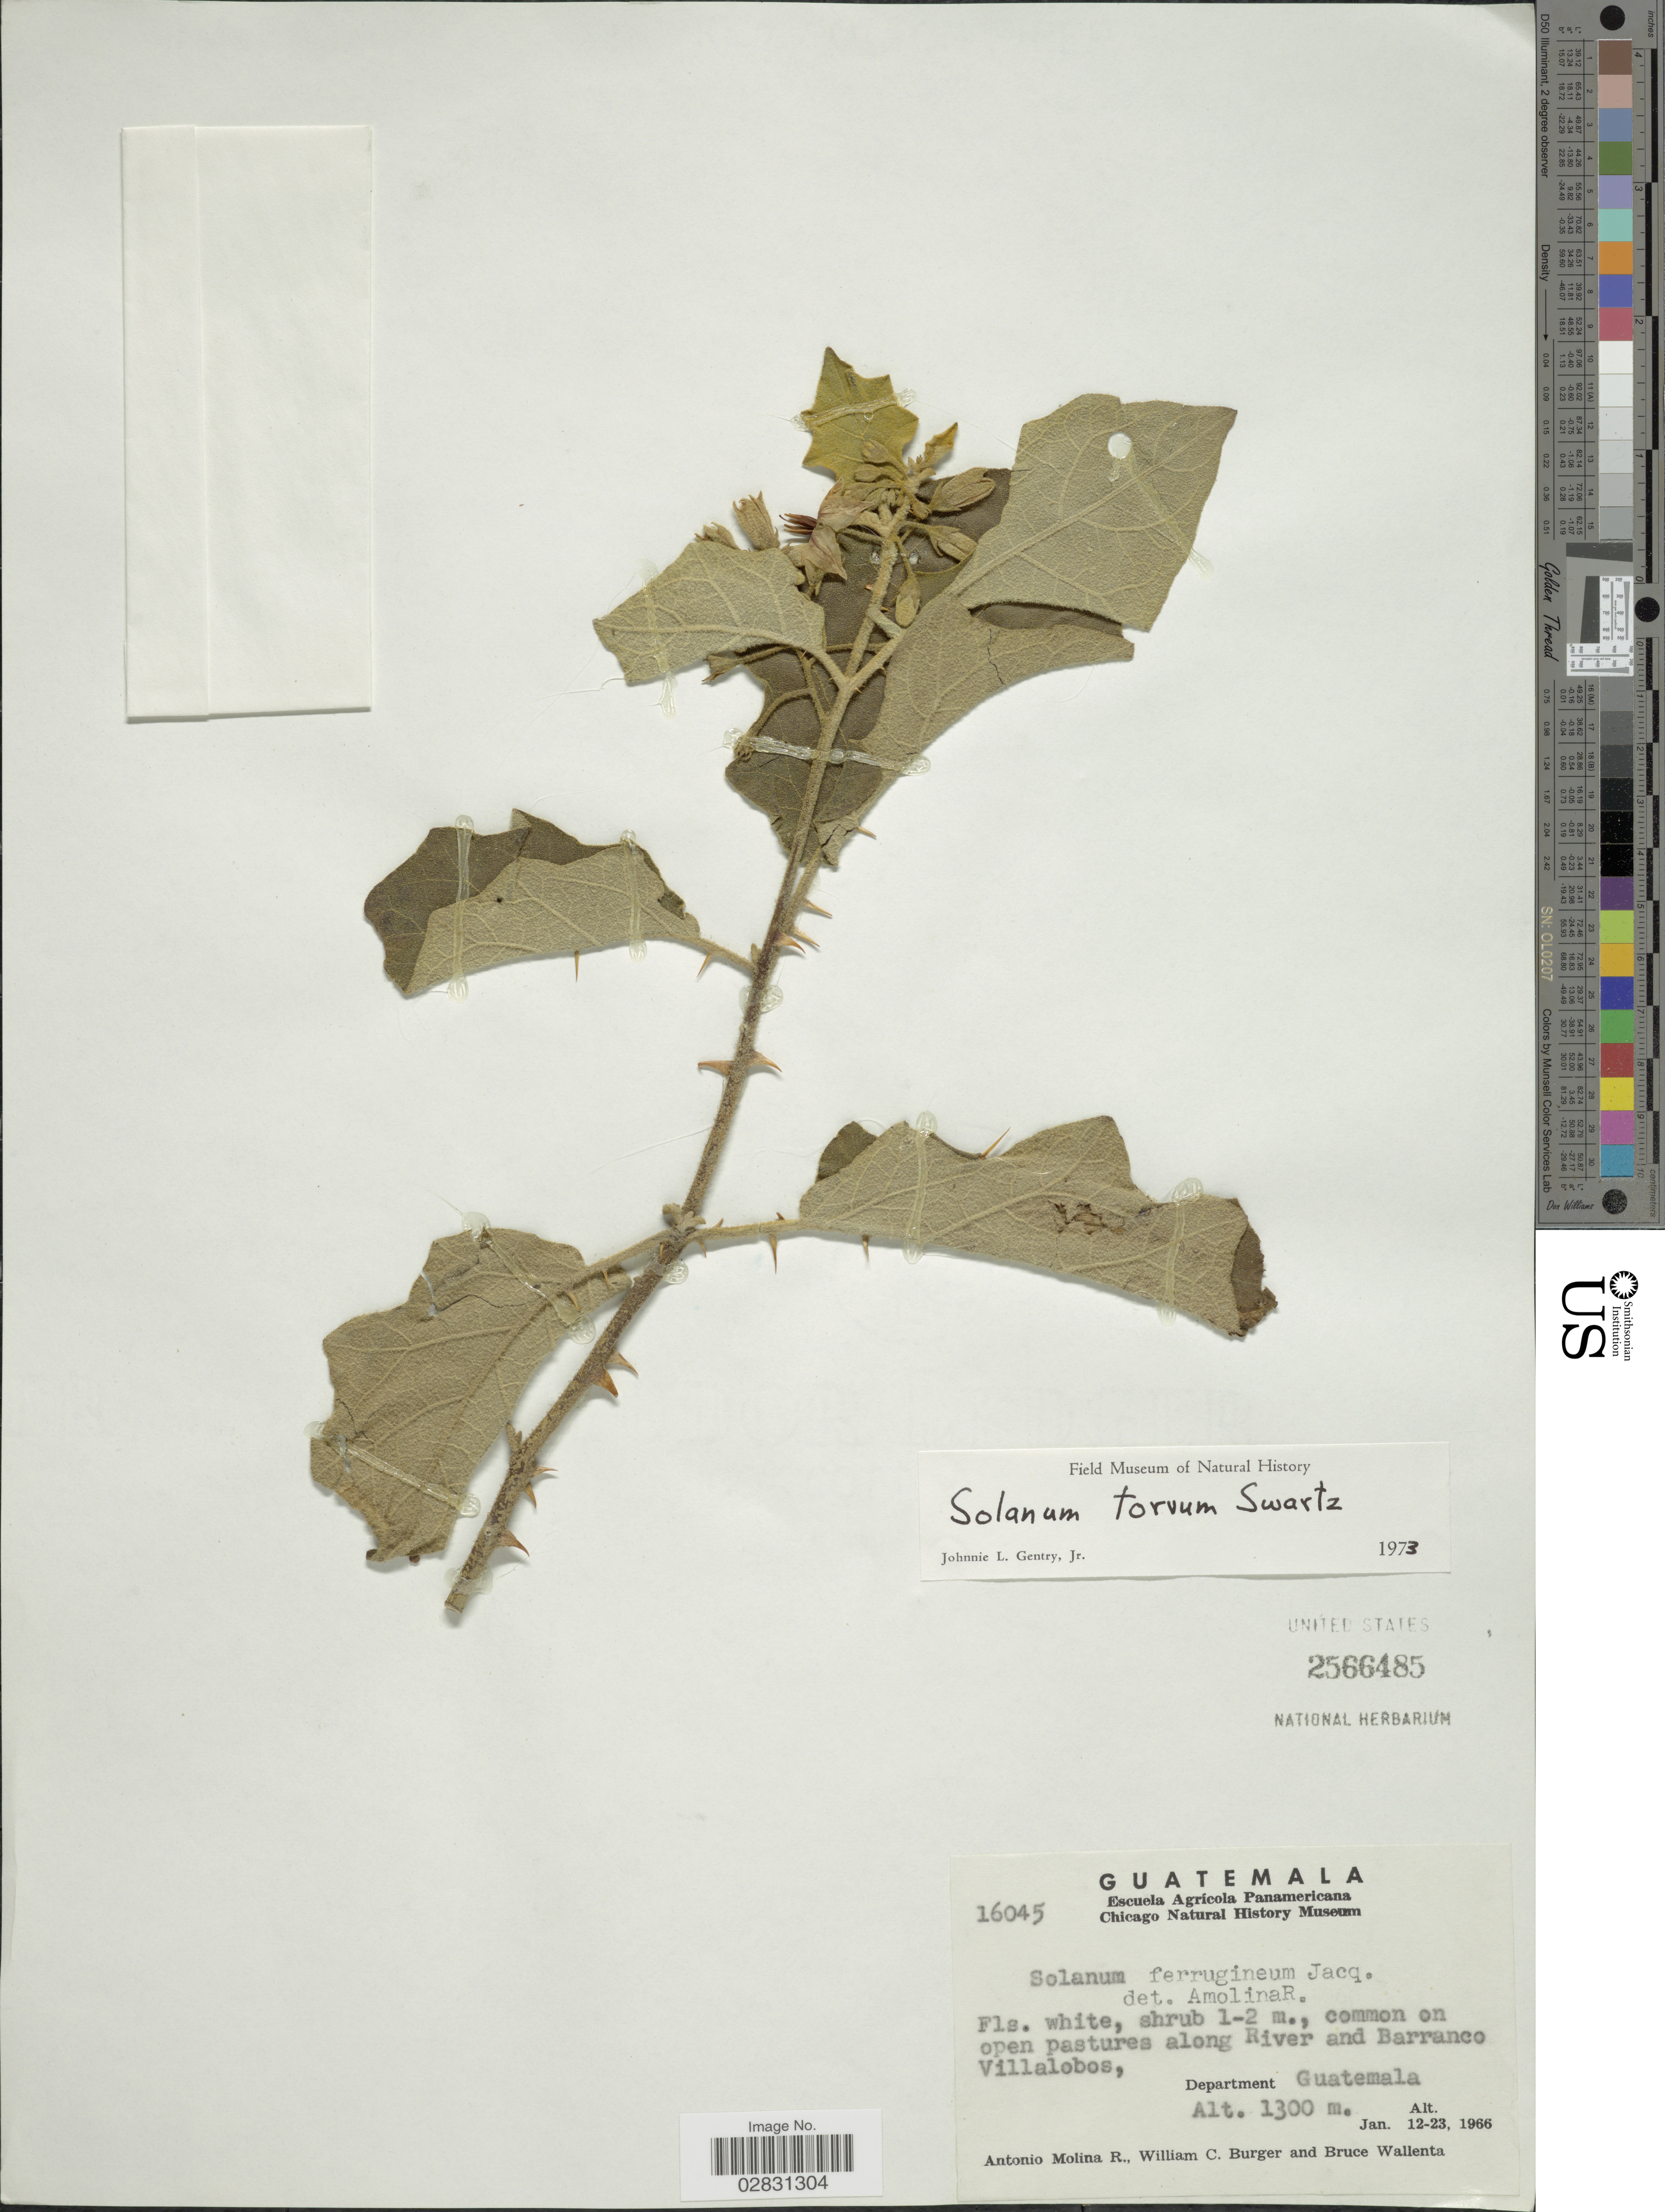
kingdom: Plantae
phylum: Tracheophyta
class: Magnoliopsida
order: Solanales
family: Solanaceae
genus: Solanum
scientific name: Solanum torvum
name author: Sw.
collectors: A. Molina R., W. Burger & B. Wallenta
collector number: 16045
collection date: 1966-01-12/1966-01-23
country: Guatemala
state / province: Guatemala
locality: Common on open pastures along River and Barranco Villalobos, Department Guatemala.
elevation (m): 1300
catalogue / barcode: US 2566485